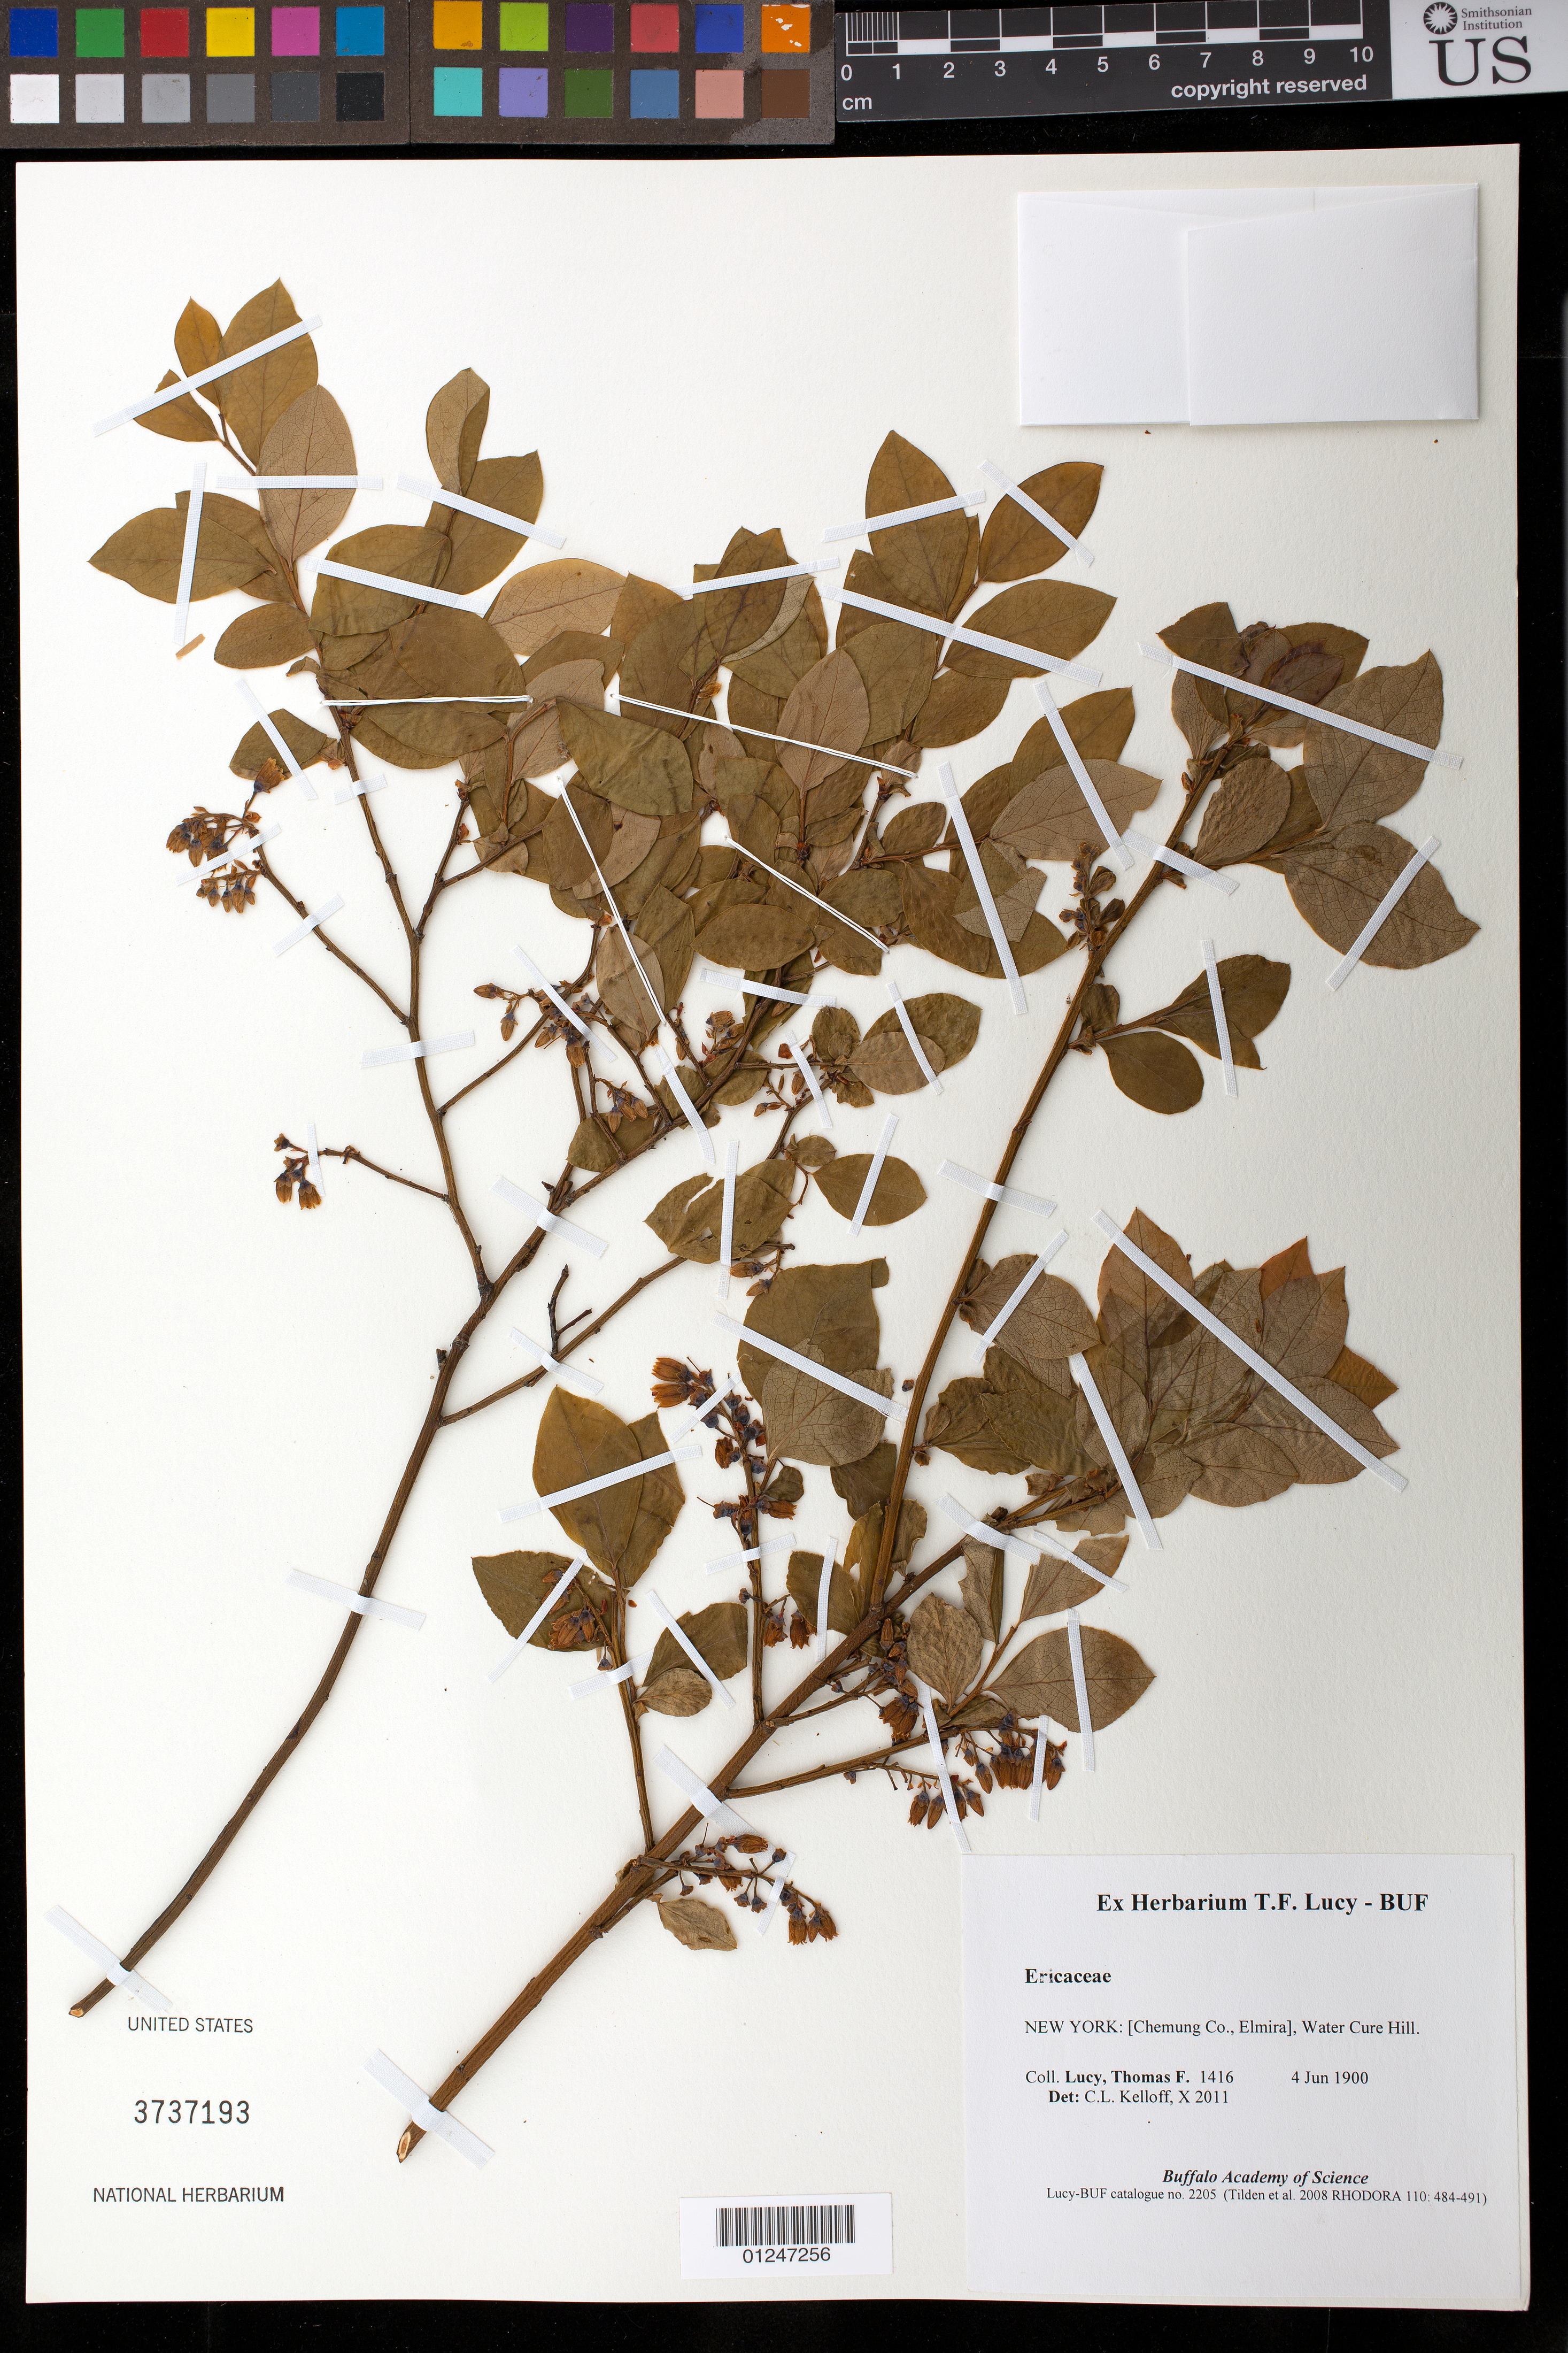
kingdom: Plantae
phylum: Tracheophyta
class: Magnoliopsida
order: Ericales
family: Ericaceae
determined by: Kelloff, Carol L., (US), Smithsonian Institution - National Museum of Natural History (UNITED STATES)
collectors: T. Lucy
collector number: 1416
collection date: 1900-06-04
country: United States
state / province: New York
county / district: Chemung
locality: Elmira, Water Cure Hill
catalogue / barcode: US 3737193